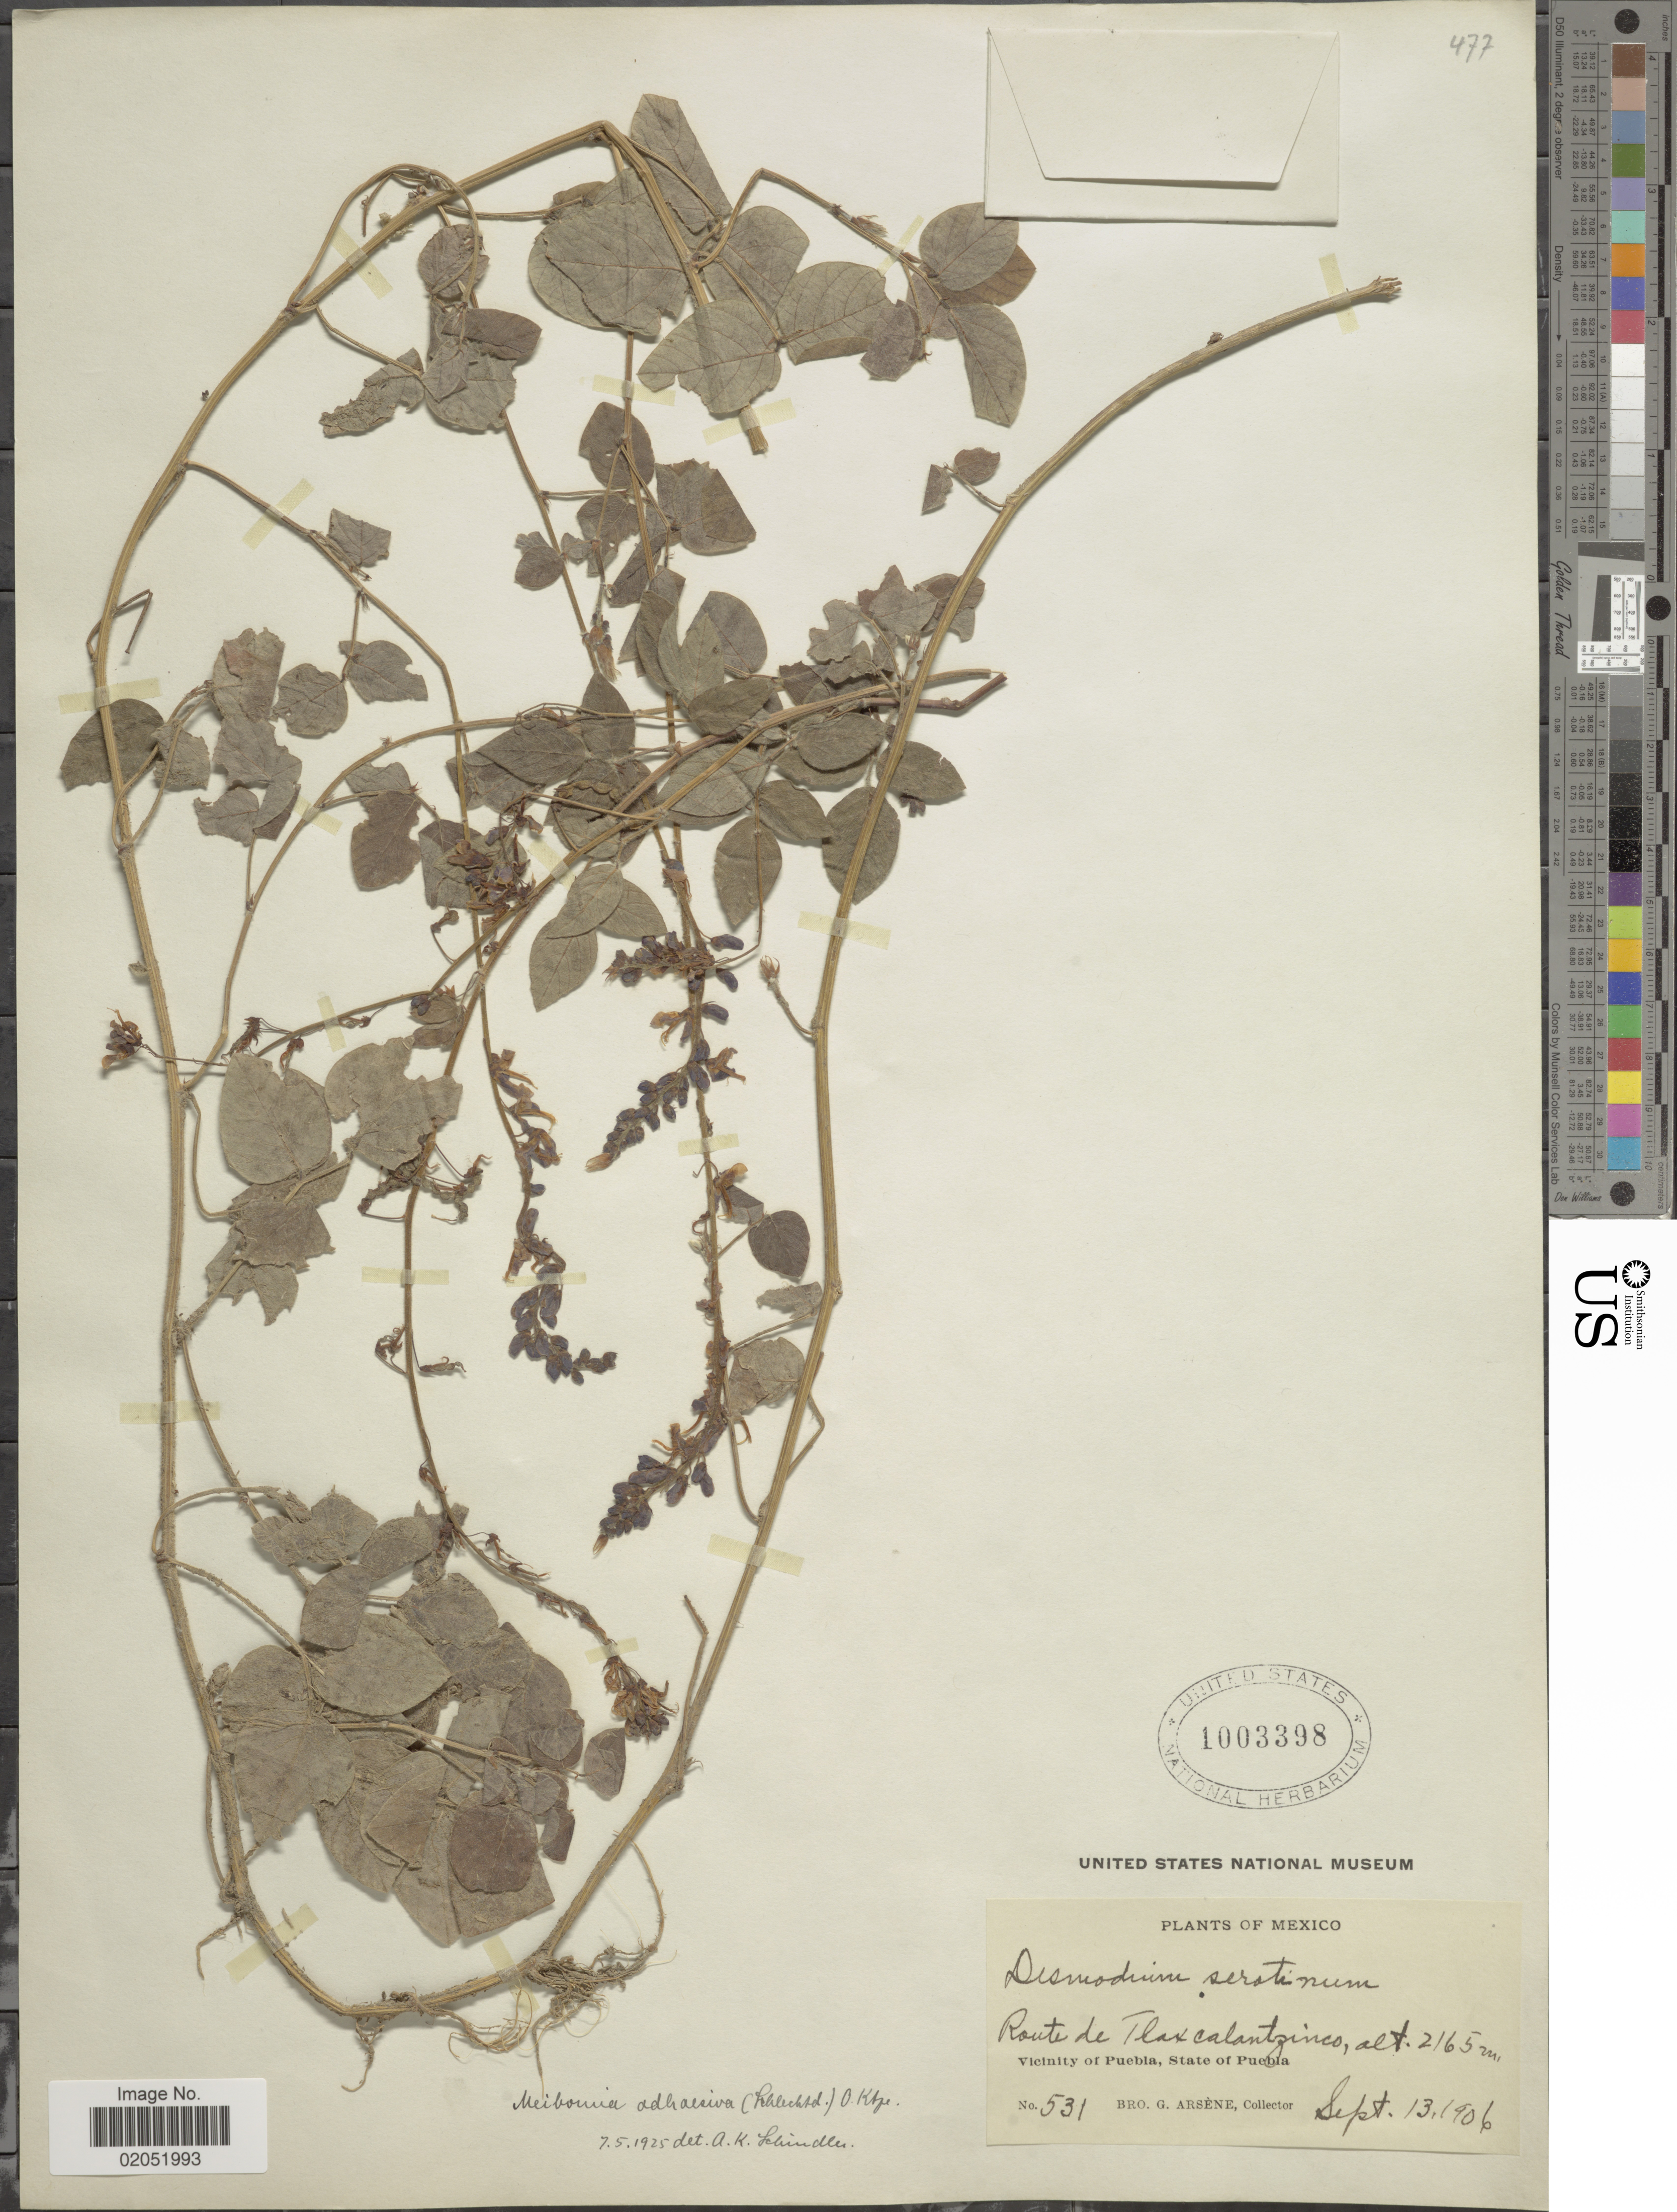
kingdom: Plantae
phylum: Tracheophyta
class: Magnoliopsida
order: Fabales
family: Fabaceae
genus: Desmodium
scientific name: Desmodium adhaesivum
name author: Schltdl.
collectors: Bro. G. Arsène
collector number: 531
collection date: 1906-09-13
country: Mexico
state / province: Puebla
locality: Route de Tlaxcalantzinco. Vicinity of Puebla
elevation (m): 2165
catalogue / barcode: US 1003398